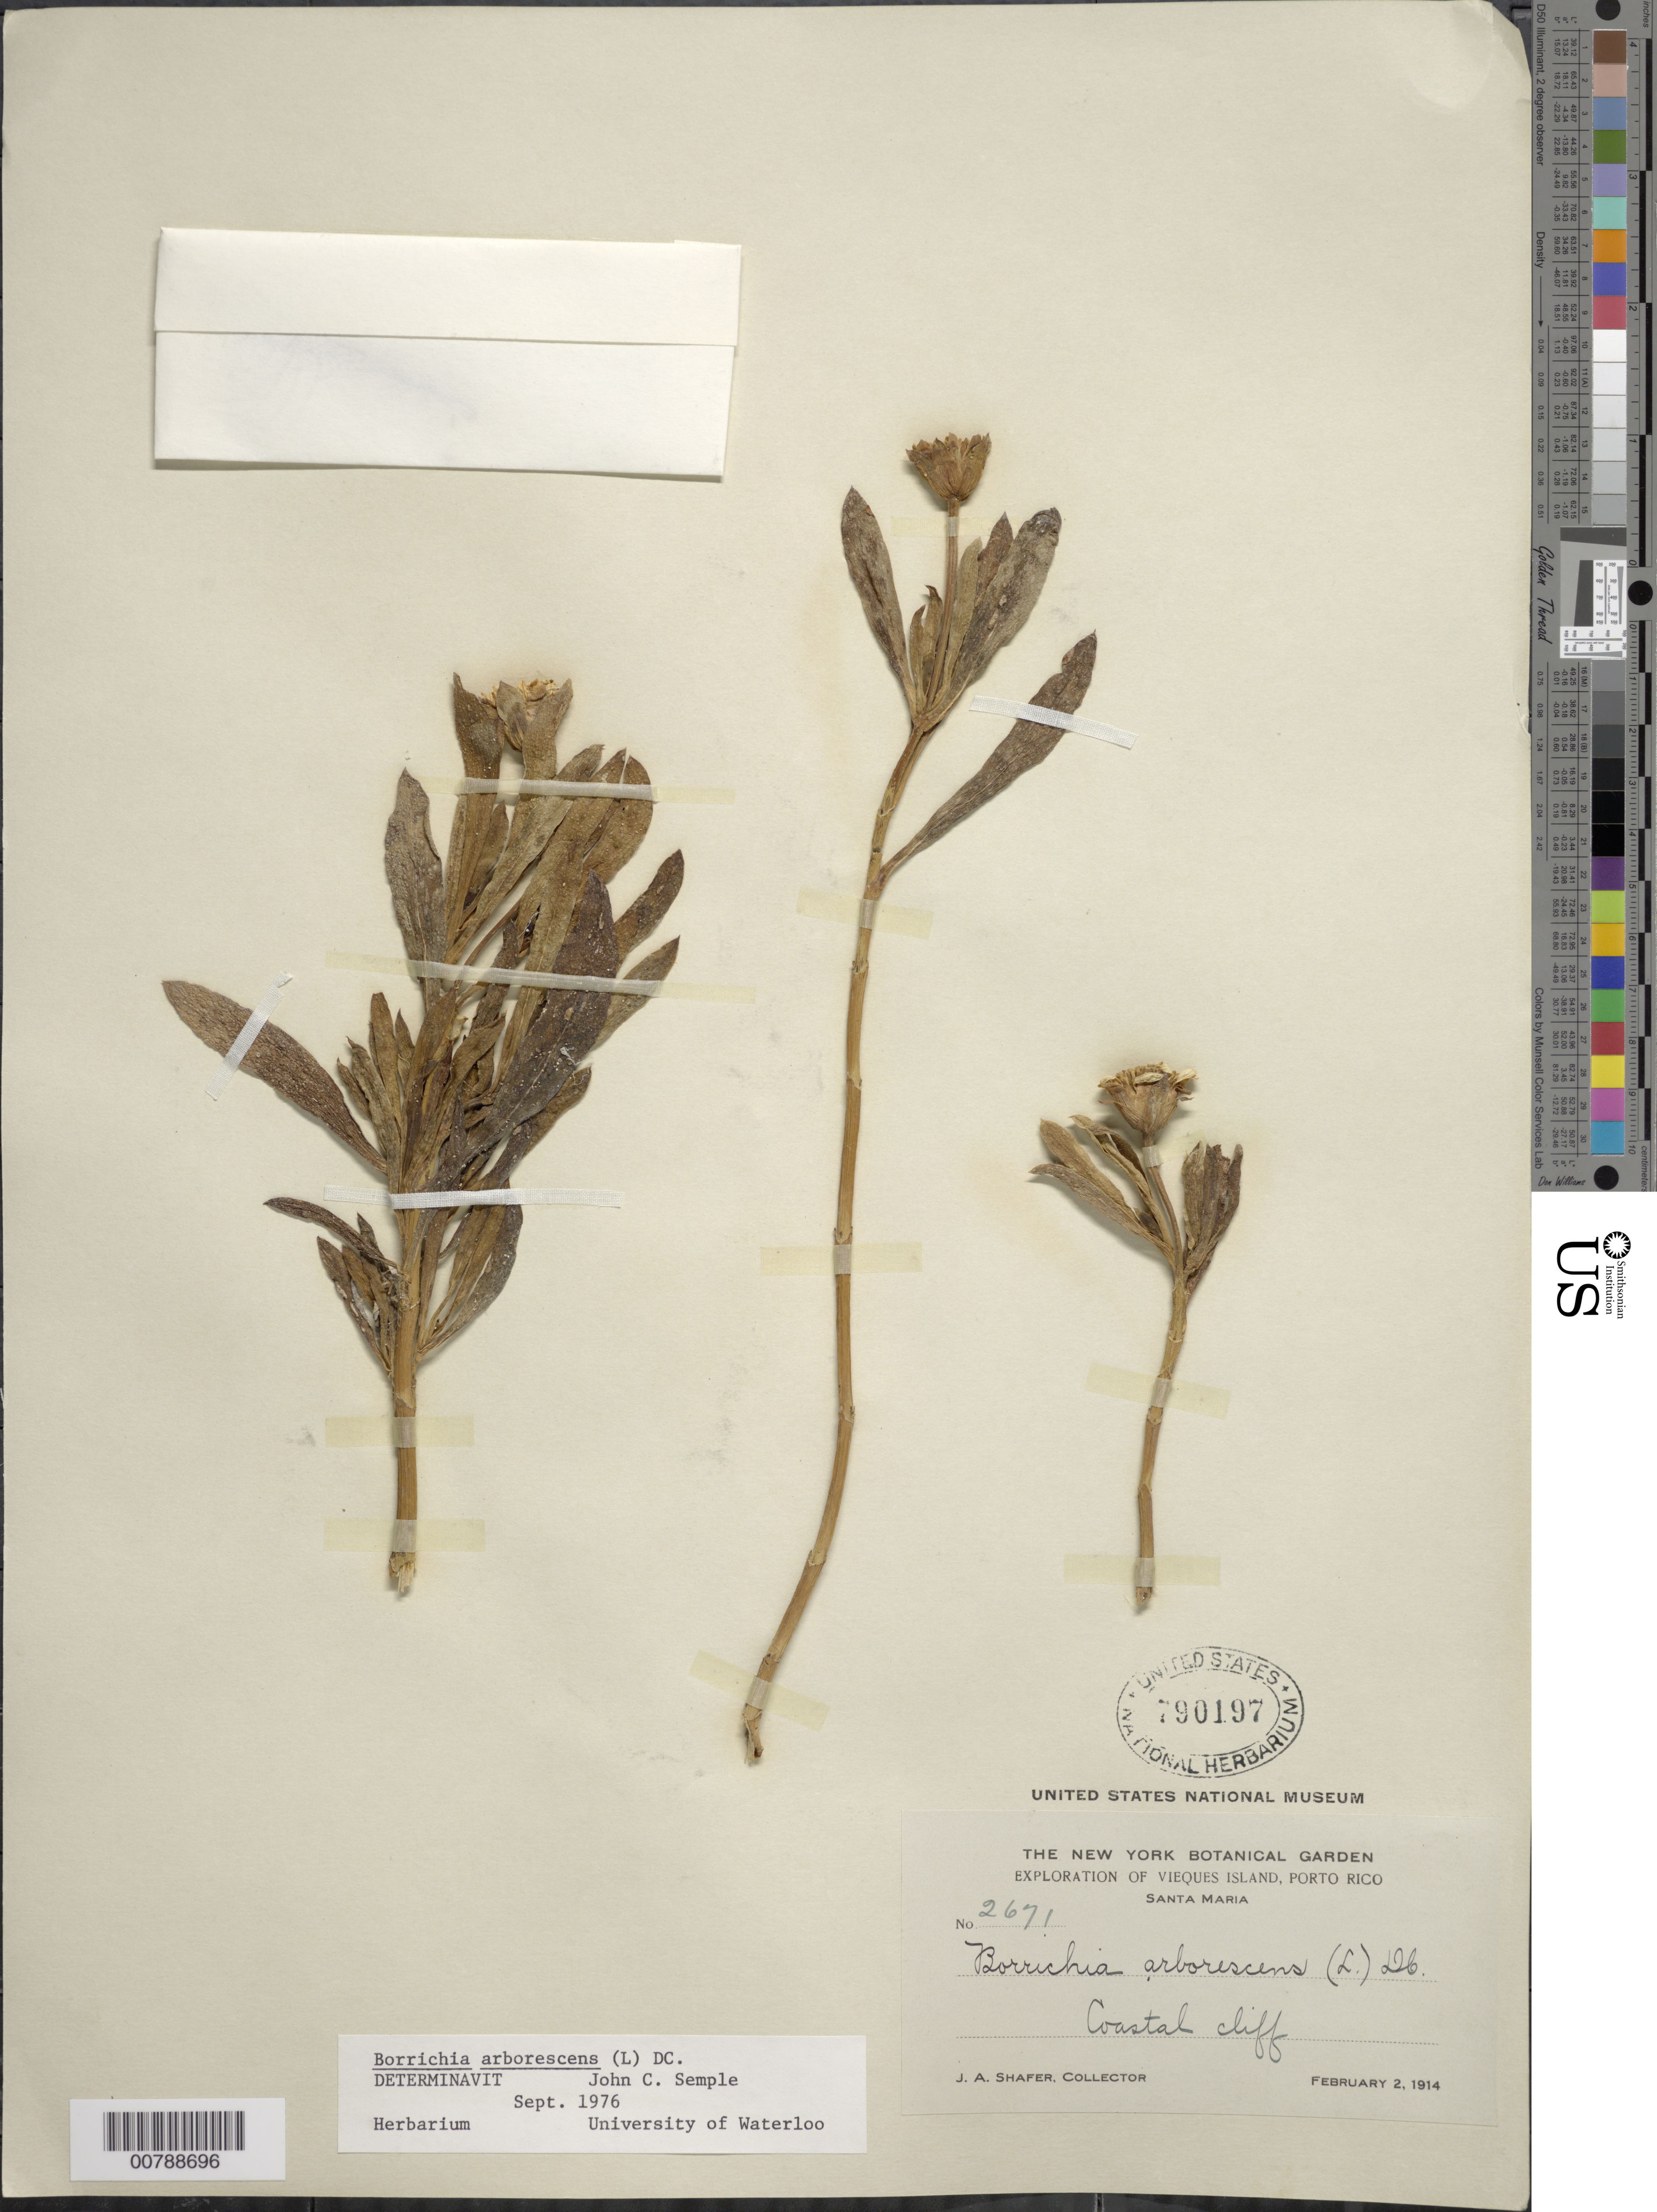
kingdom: Plantae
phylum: Tracheophyta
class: Magnoliopsida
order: Asterales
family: Asteraceae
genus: Borrichia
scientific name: Borrichia arborescens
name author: (L.) DC.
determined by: Semple, J. C.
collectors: J. A. Shafer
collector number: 2671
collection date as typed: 02 Feb 1914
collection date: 1914-02-02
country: Puerto Rico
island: Vieques I.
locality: Santa Maria, coastal cliff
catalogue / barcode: US 790197